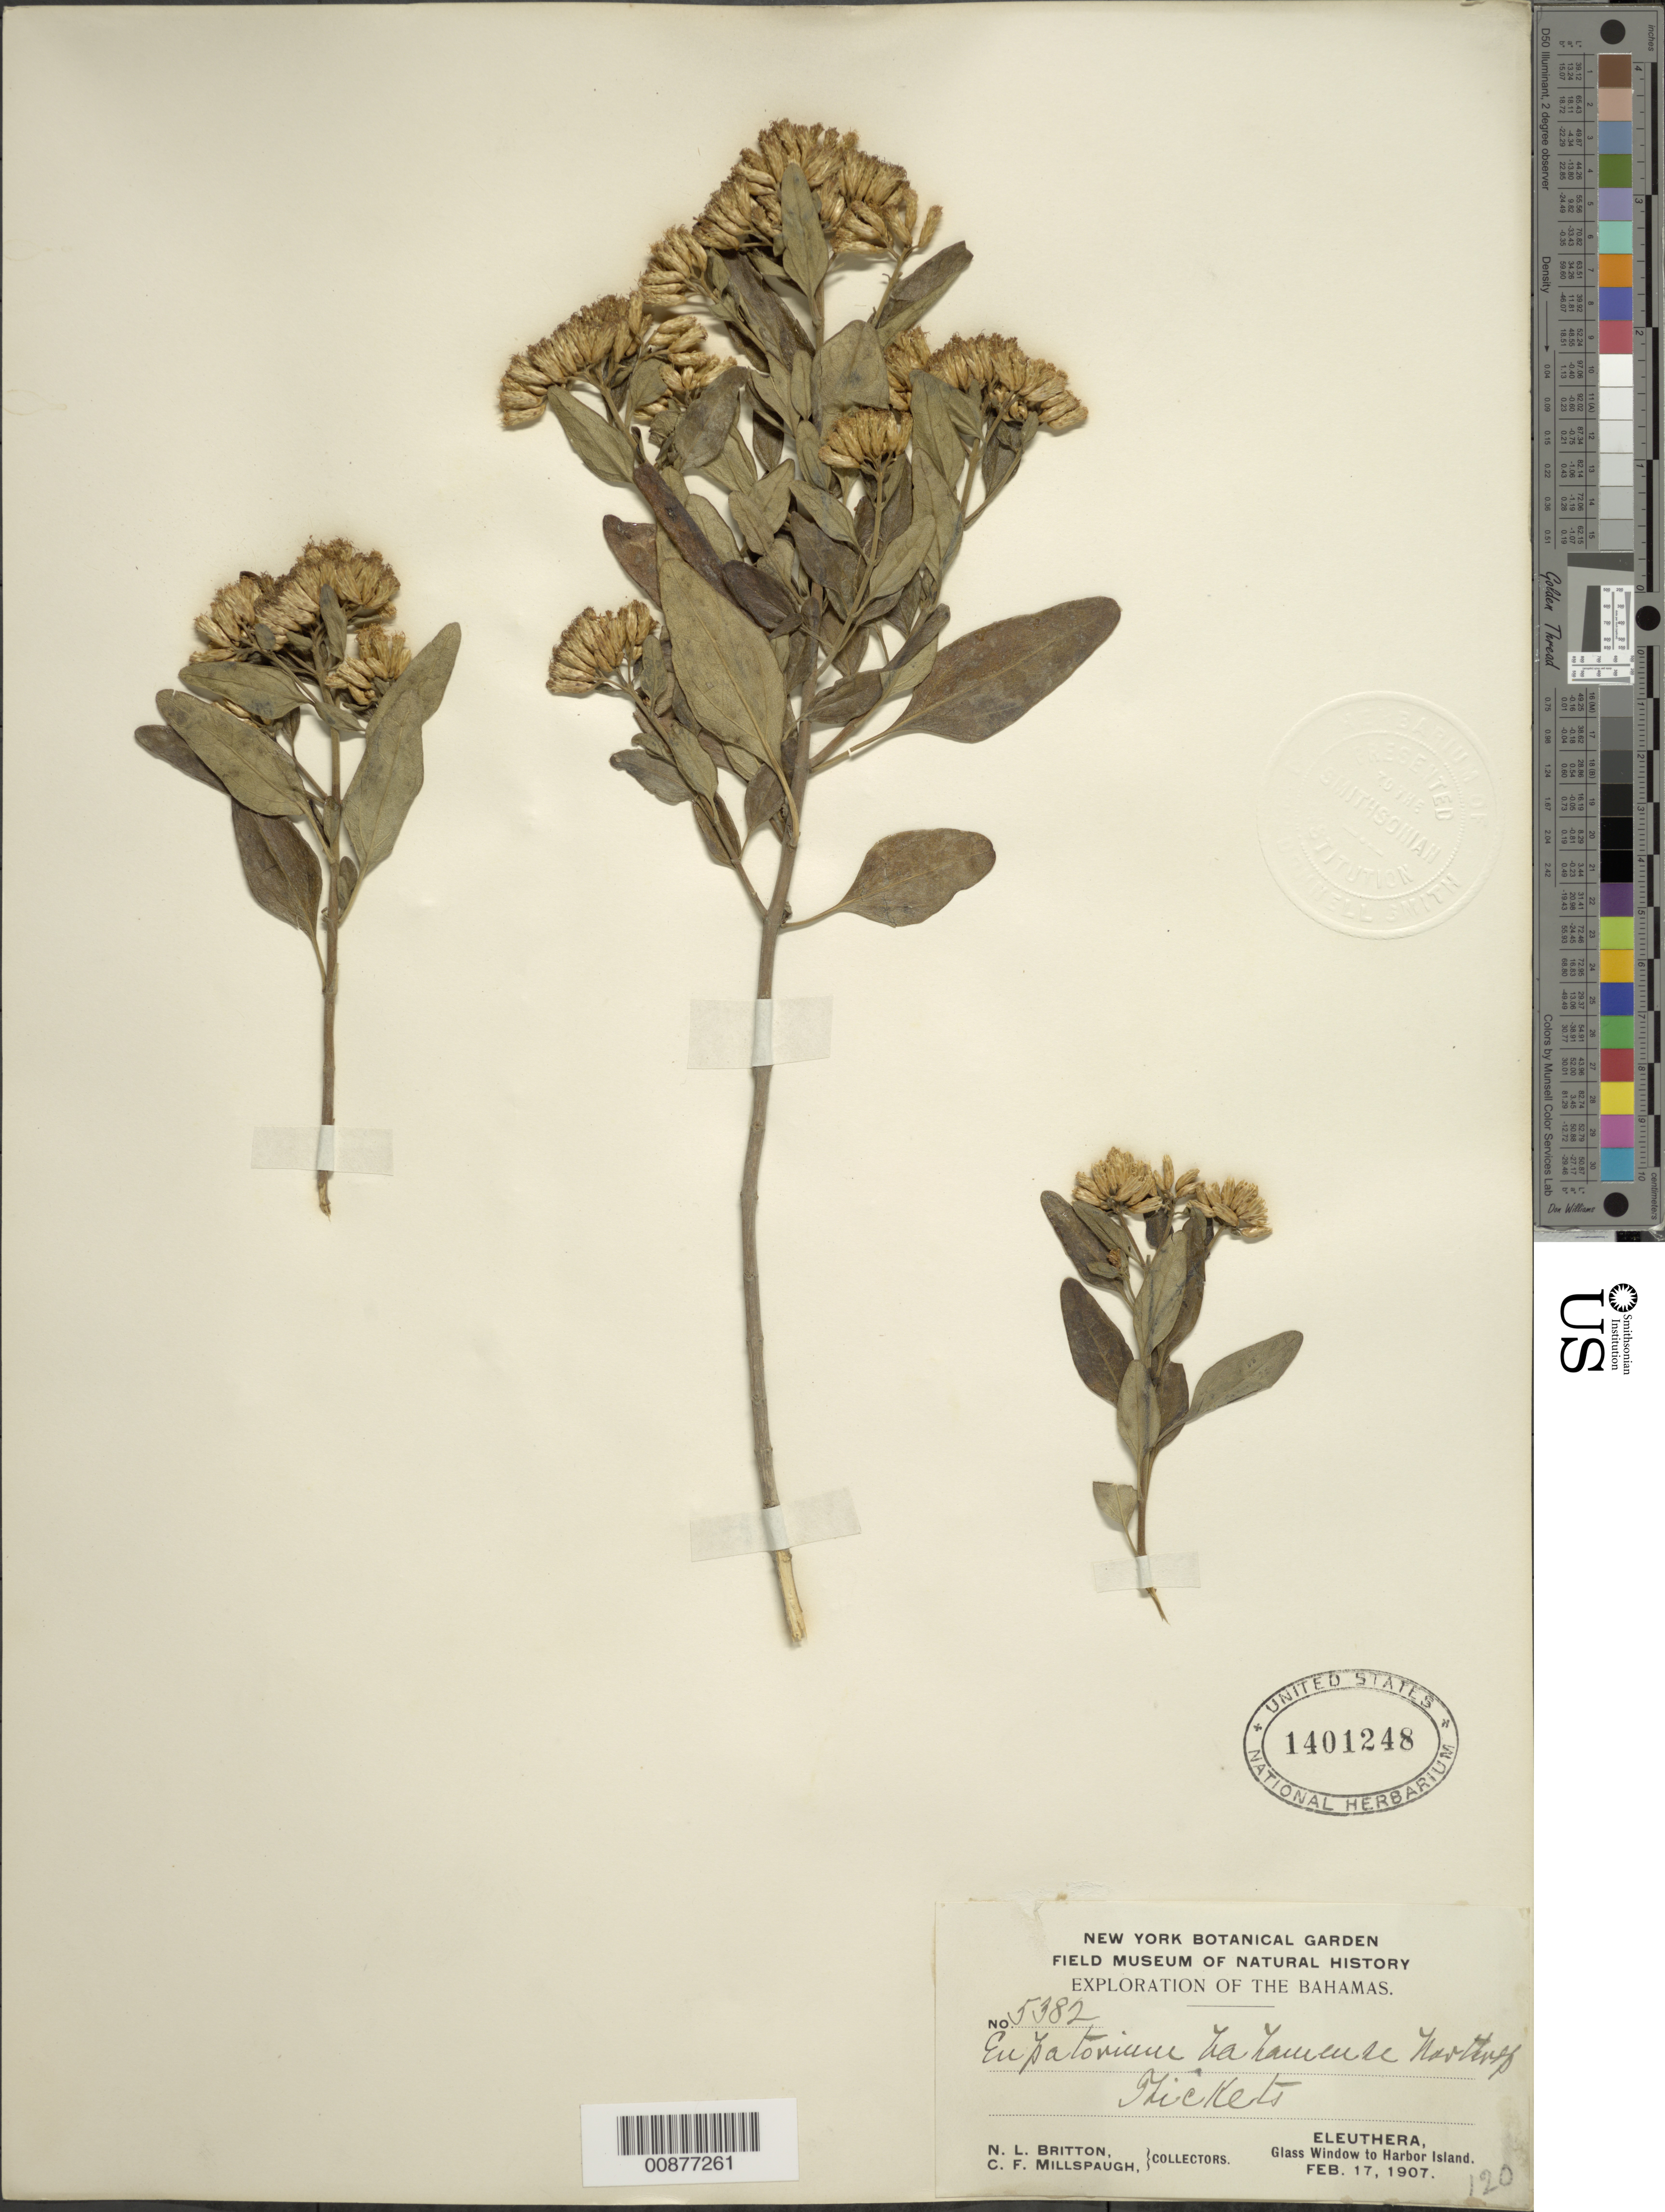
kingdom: Plantae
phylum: Tracheophyta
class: Magnoliopsida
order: Asterales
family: Asteraceae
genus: Chromolaena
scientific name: Chromolaena bahamensis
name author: (Northr.) R.M. King & H. Rob.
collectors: N. Britton & C. F. Millspaugh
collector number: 5382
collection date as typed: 17 Feb 1907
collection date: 1907-02-17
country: Bahamas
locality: Eleuthera, Glass Window to Harbor island.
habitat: Thickets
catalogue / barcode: US 1401248